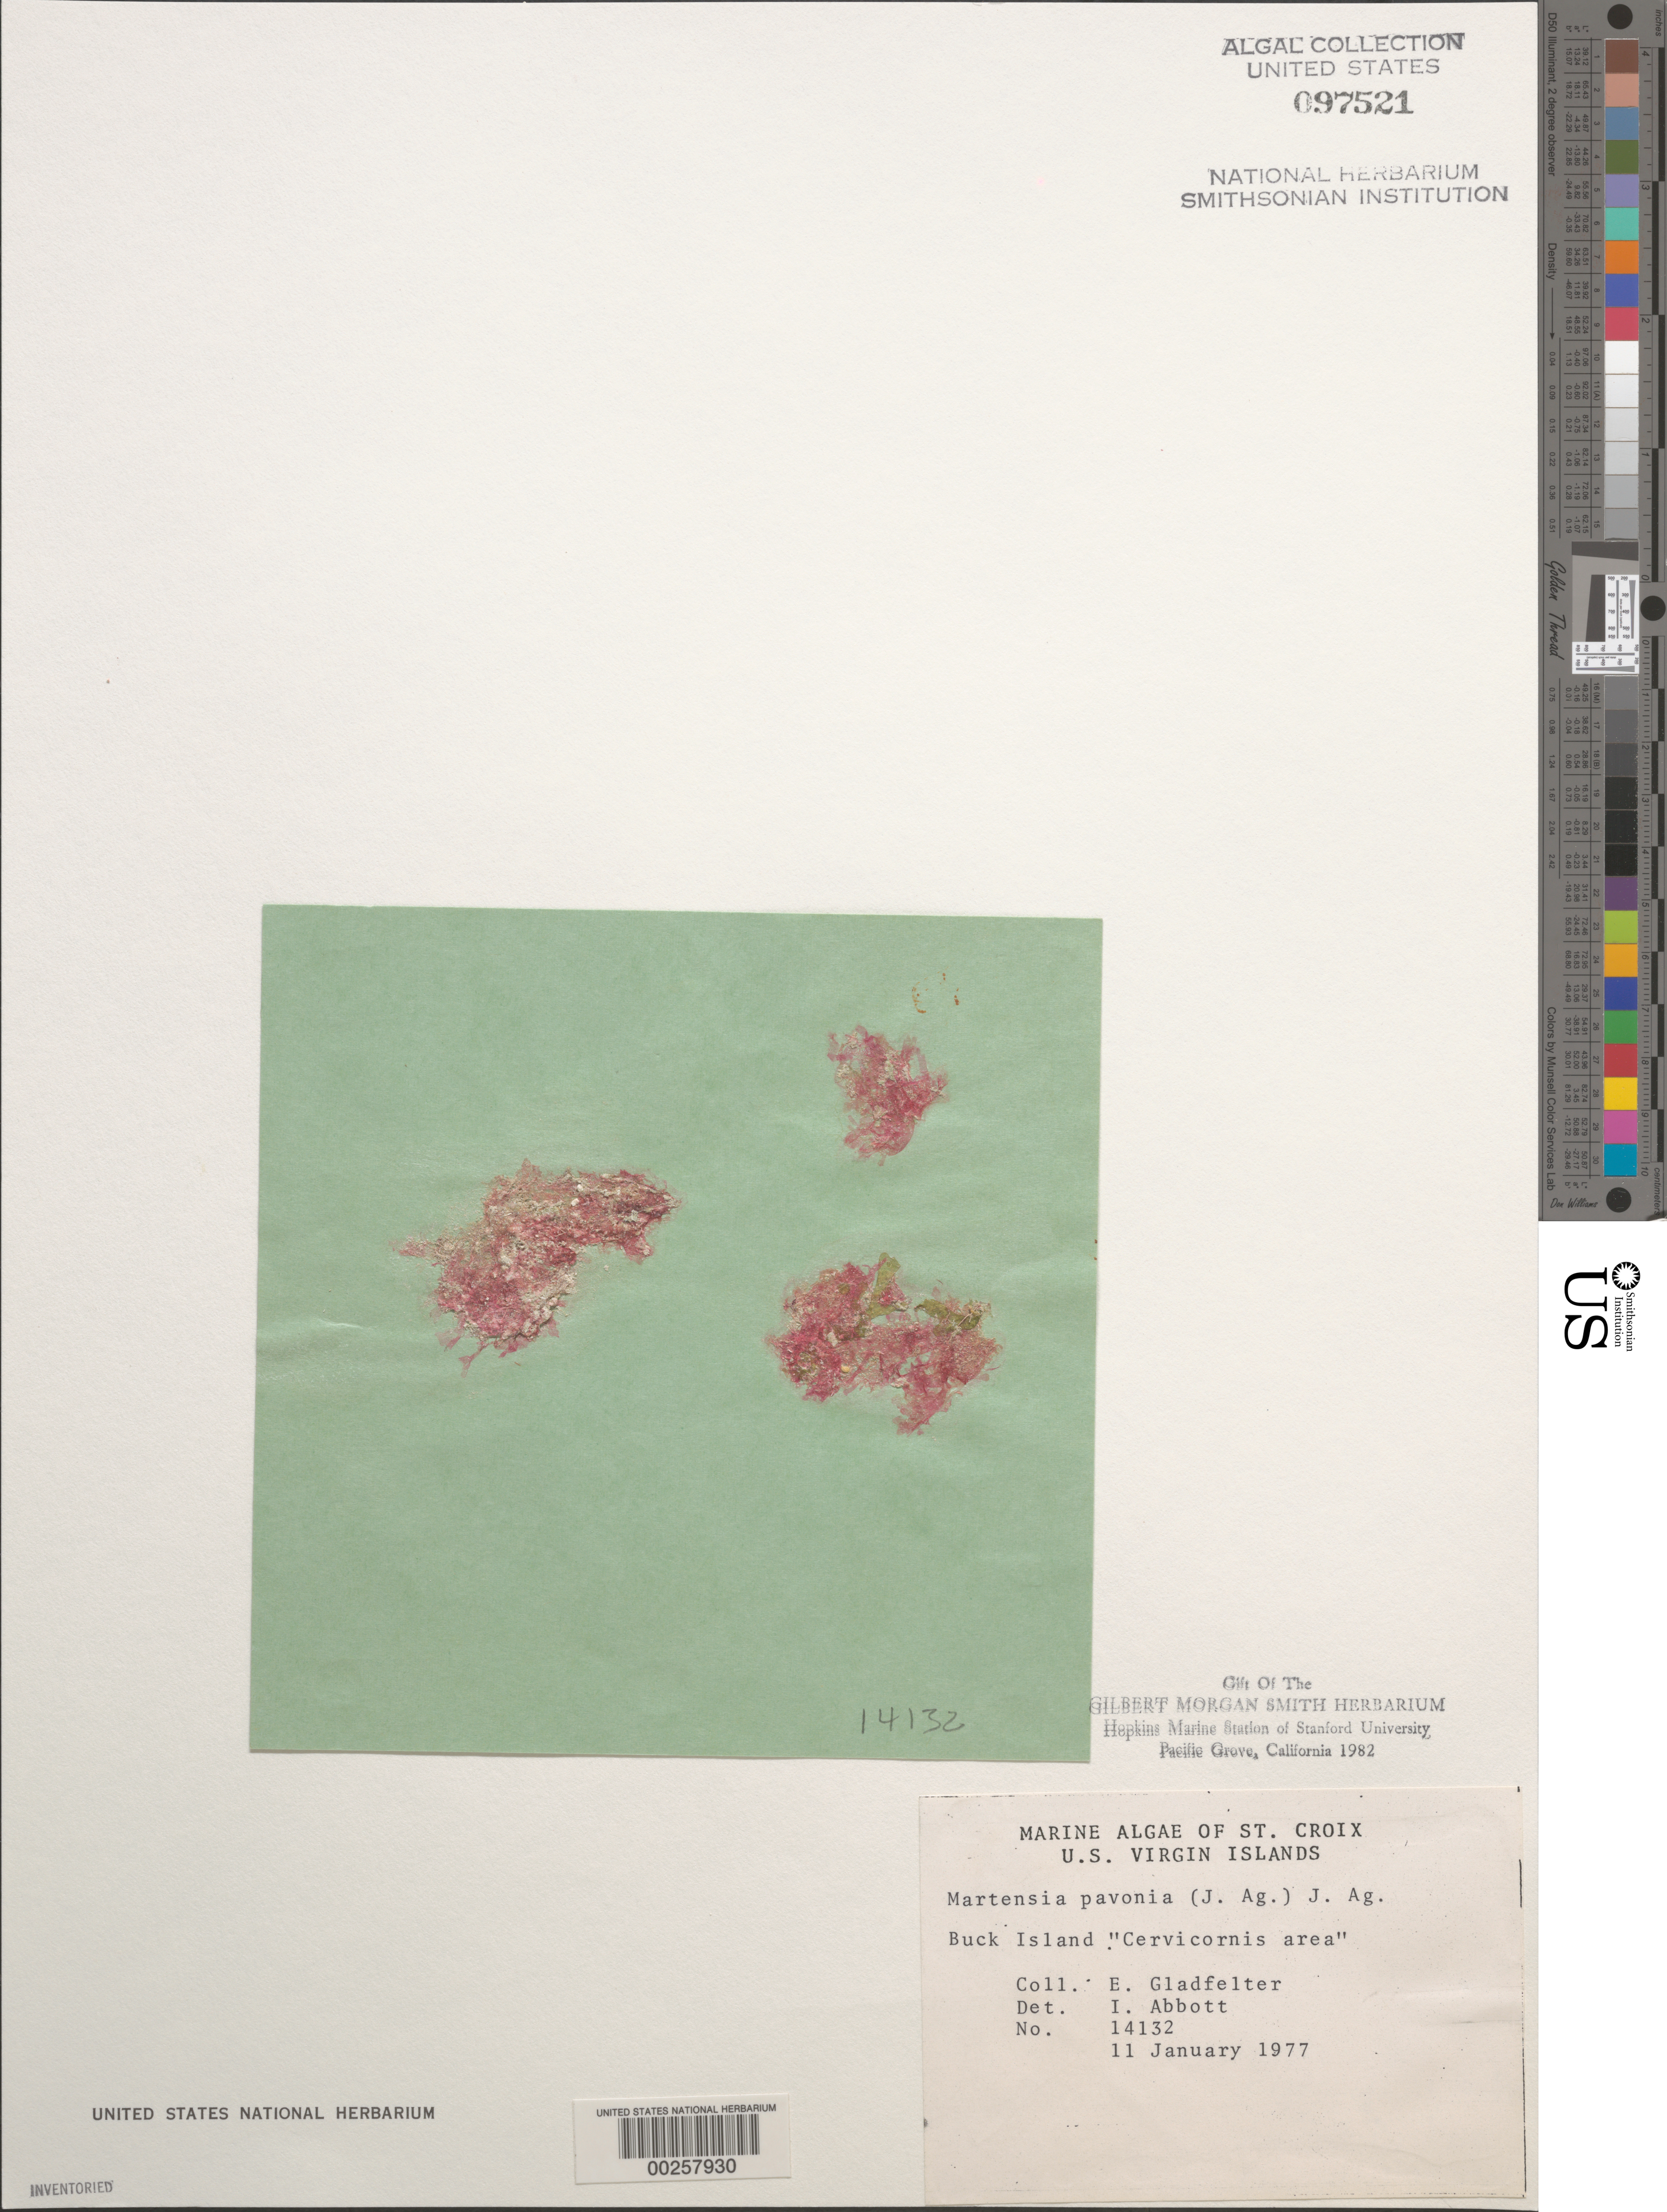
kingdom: Plantae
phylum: Rhodophyta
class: Florideophyceae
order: Ceramiales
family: Delesseriaceae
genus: Martensia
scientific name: Martensia pavonia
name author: (J. Agardh) J. Agardh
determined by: Abbott, Isabella A.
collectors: E. Gladfelter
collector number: IAA 14132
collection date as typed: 11 Jan 1977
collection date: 1977-01-11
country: U.S. Virgin Islands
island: St. Croix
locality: Buck Island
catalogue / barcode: US 97521